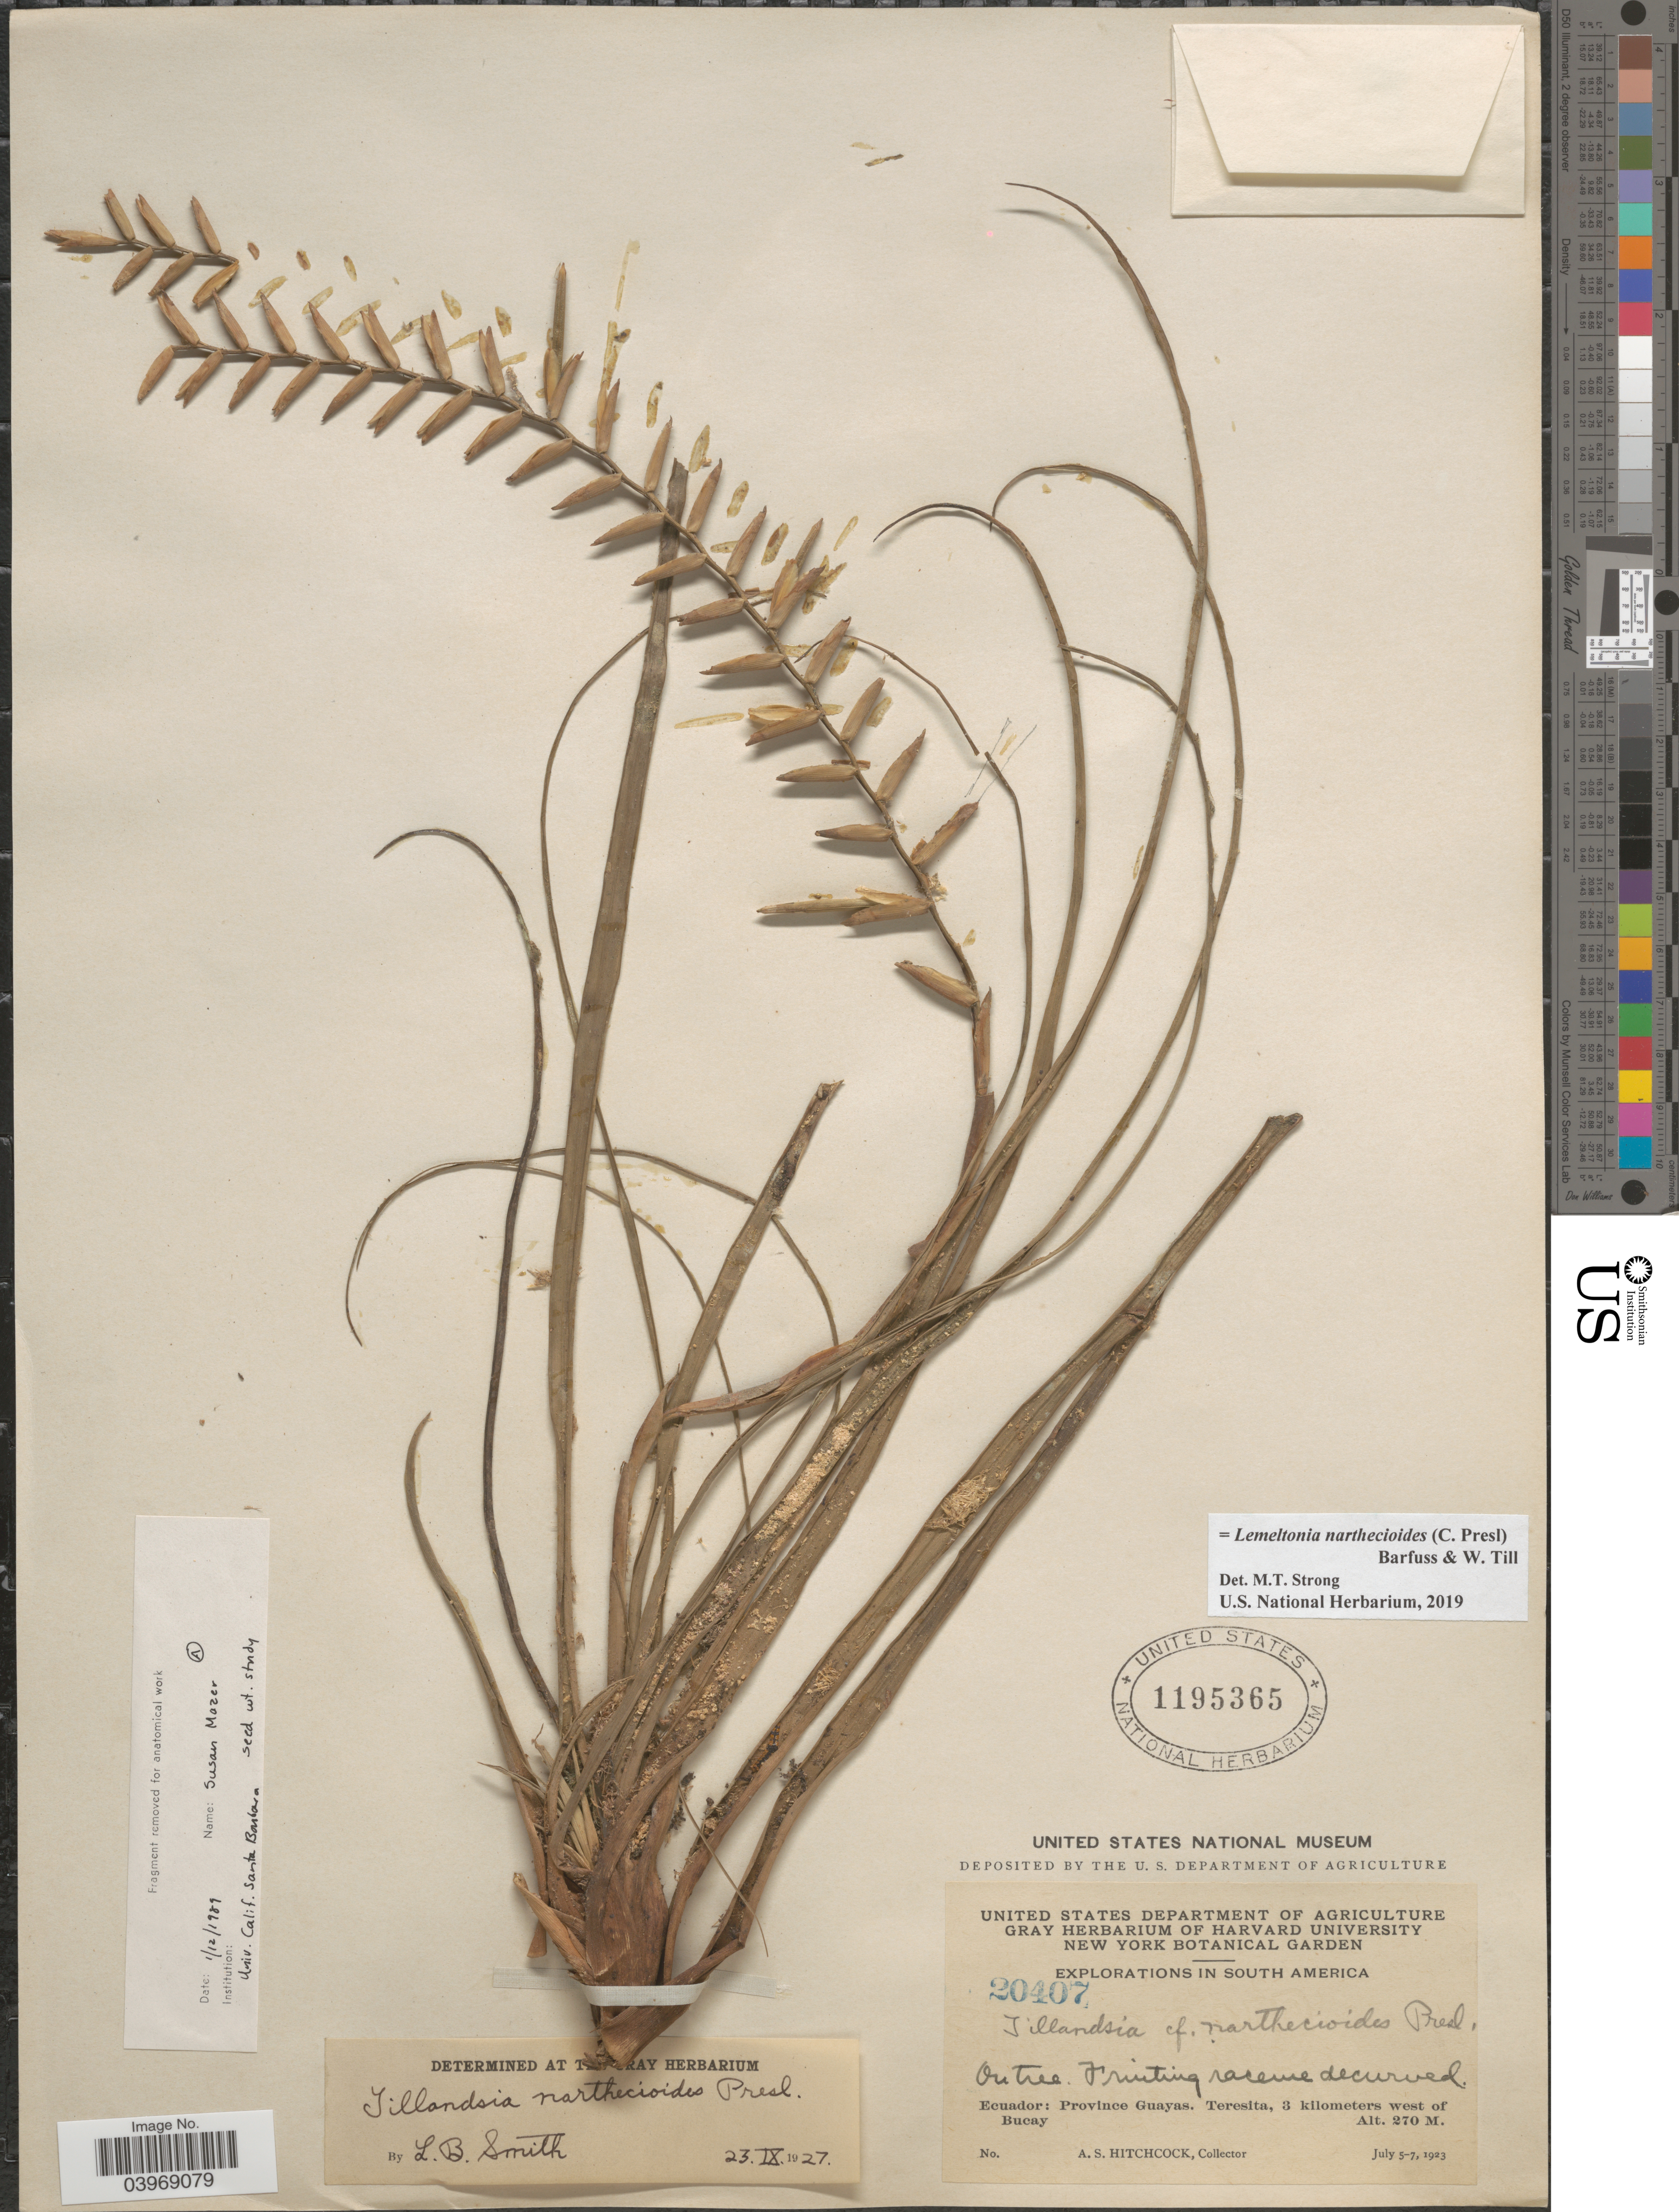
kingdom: Plantae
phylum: Tracheophyta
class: Liliopsida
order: Poales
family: Bromeliaceae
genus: Lemeltonia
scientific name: Lemeltonia narthecioides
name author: (C. Presl) Barfuss & W. Till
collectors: A. S. Hitchcock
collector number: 20407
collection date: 1923-07-05/1923-07-07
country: Ecuador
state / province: Guayas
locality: Teresita, 3 kilometers west of Bucay.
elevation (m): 270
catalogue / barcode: US 1195365